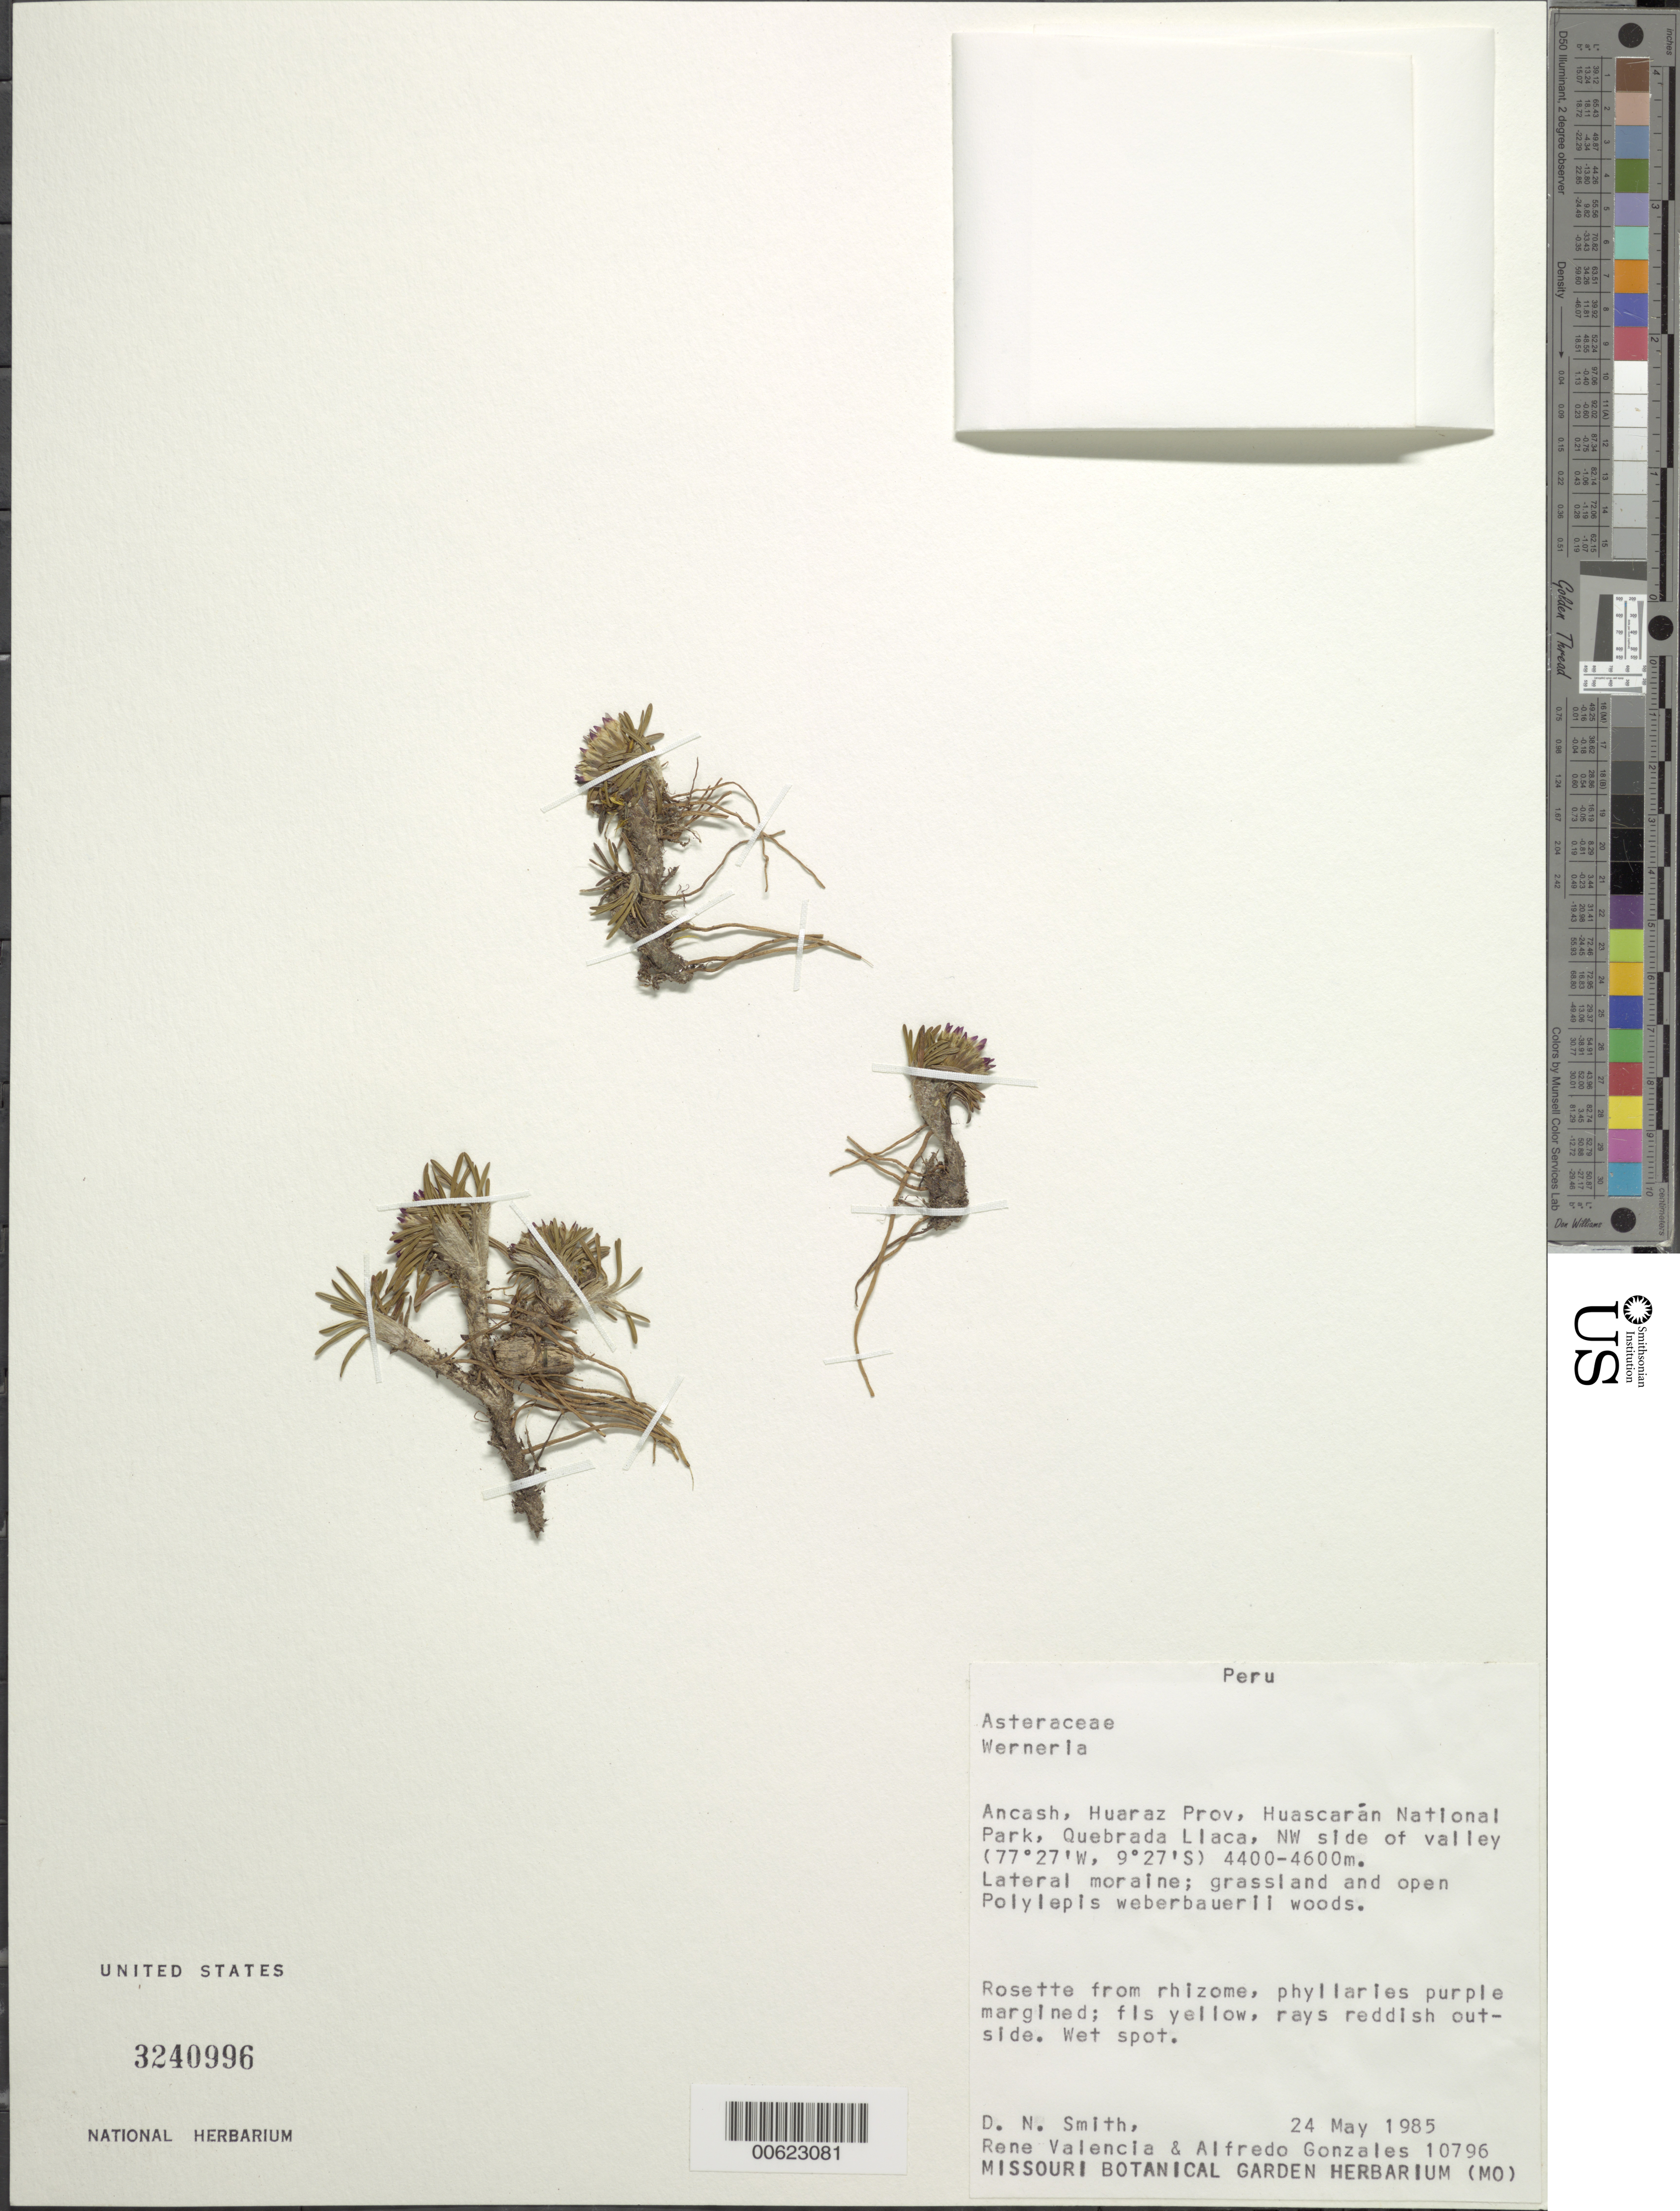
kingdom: Plantae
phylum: Tracheophyta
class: Magnoliopsida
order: Asterales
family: Asteraceae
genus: Werneria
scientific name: Werneria cornea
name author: S.F. Blake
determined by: Calvo, Joel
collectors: D. Smith & R. Valencia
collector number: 10796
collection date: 1985-05-24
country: Peru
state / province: Ancash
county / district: Huaraz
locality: Huaraz Prov., Huascaran National Park, Quebrada Llaca, NW side of valley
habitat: Lateral moraine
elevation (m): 4400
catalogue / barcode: US 3240996